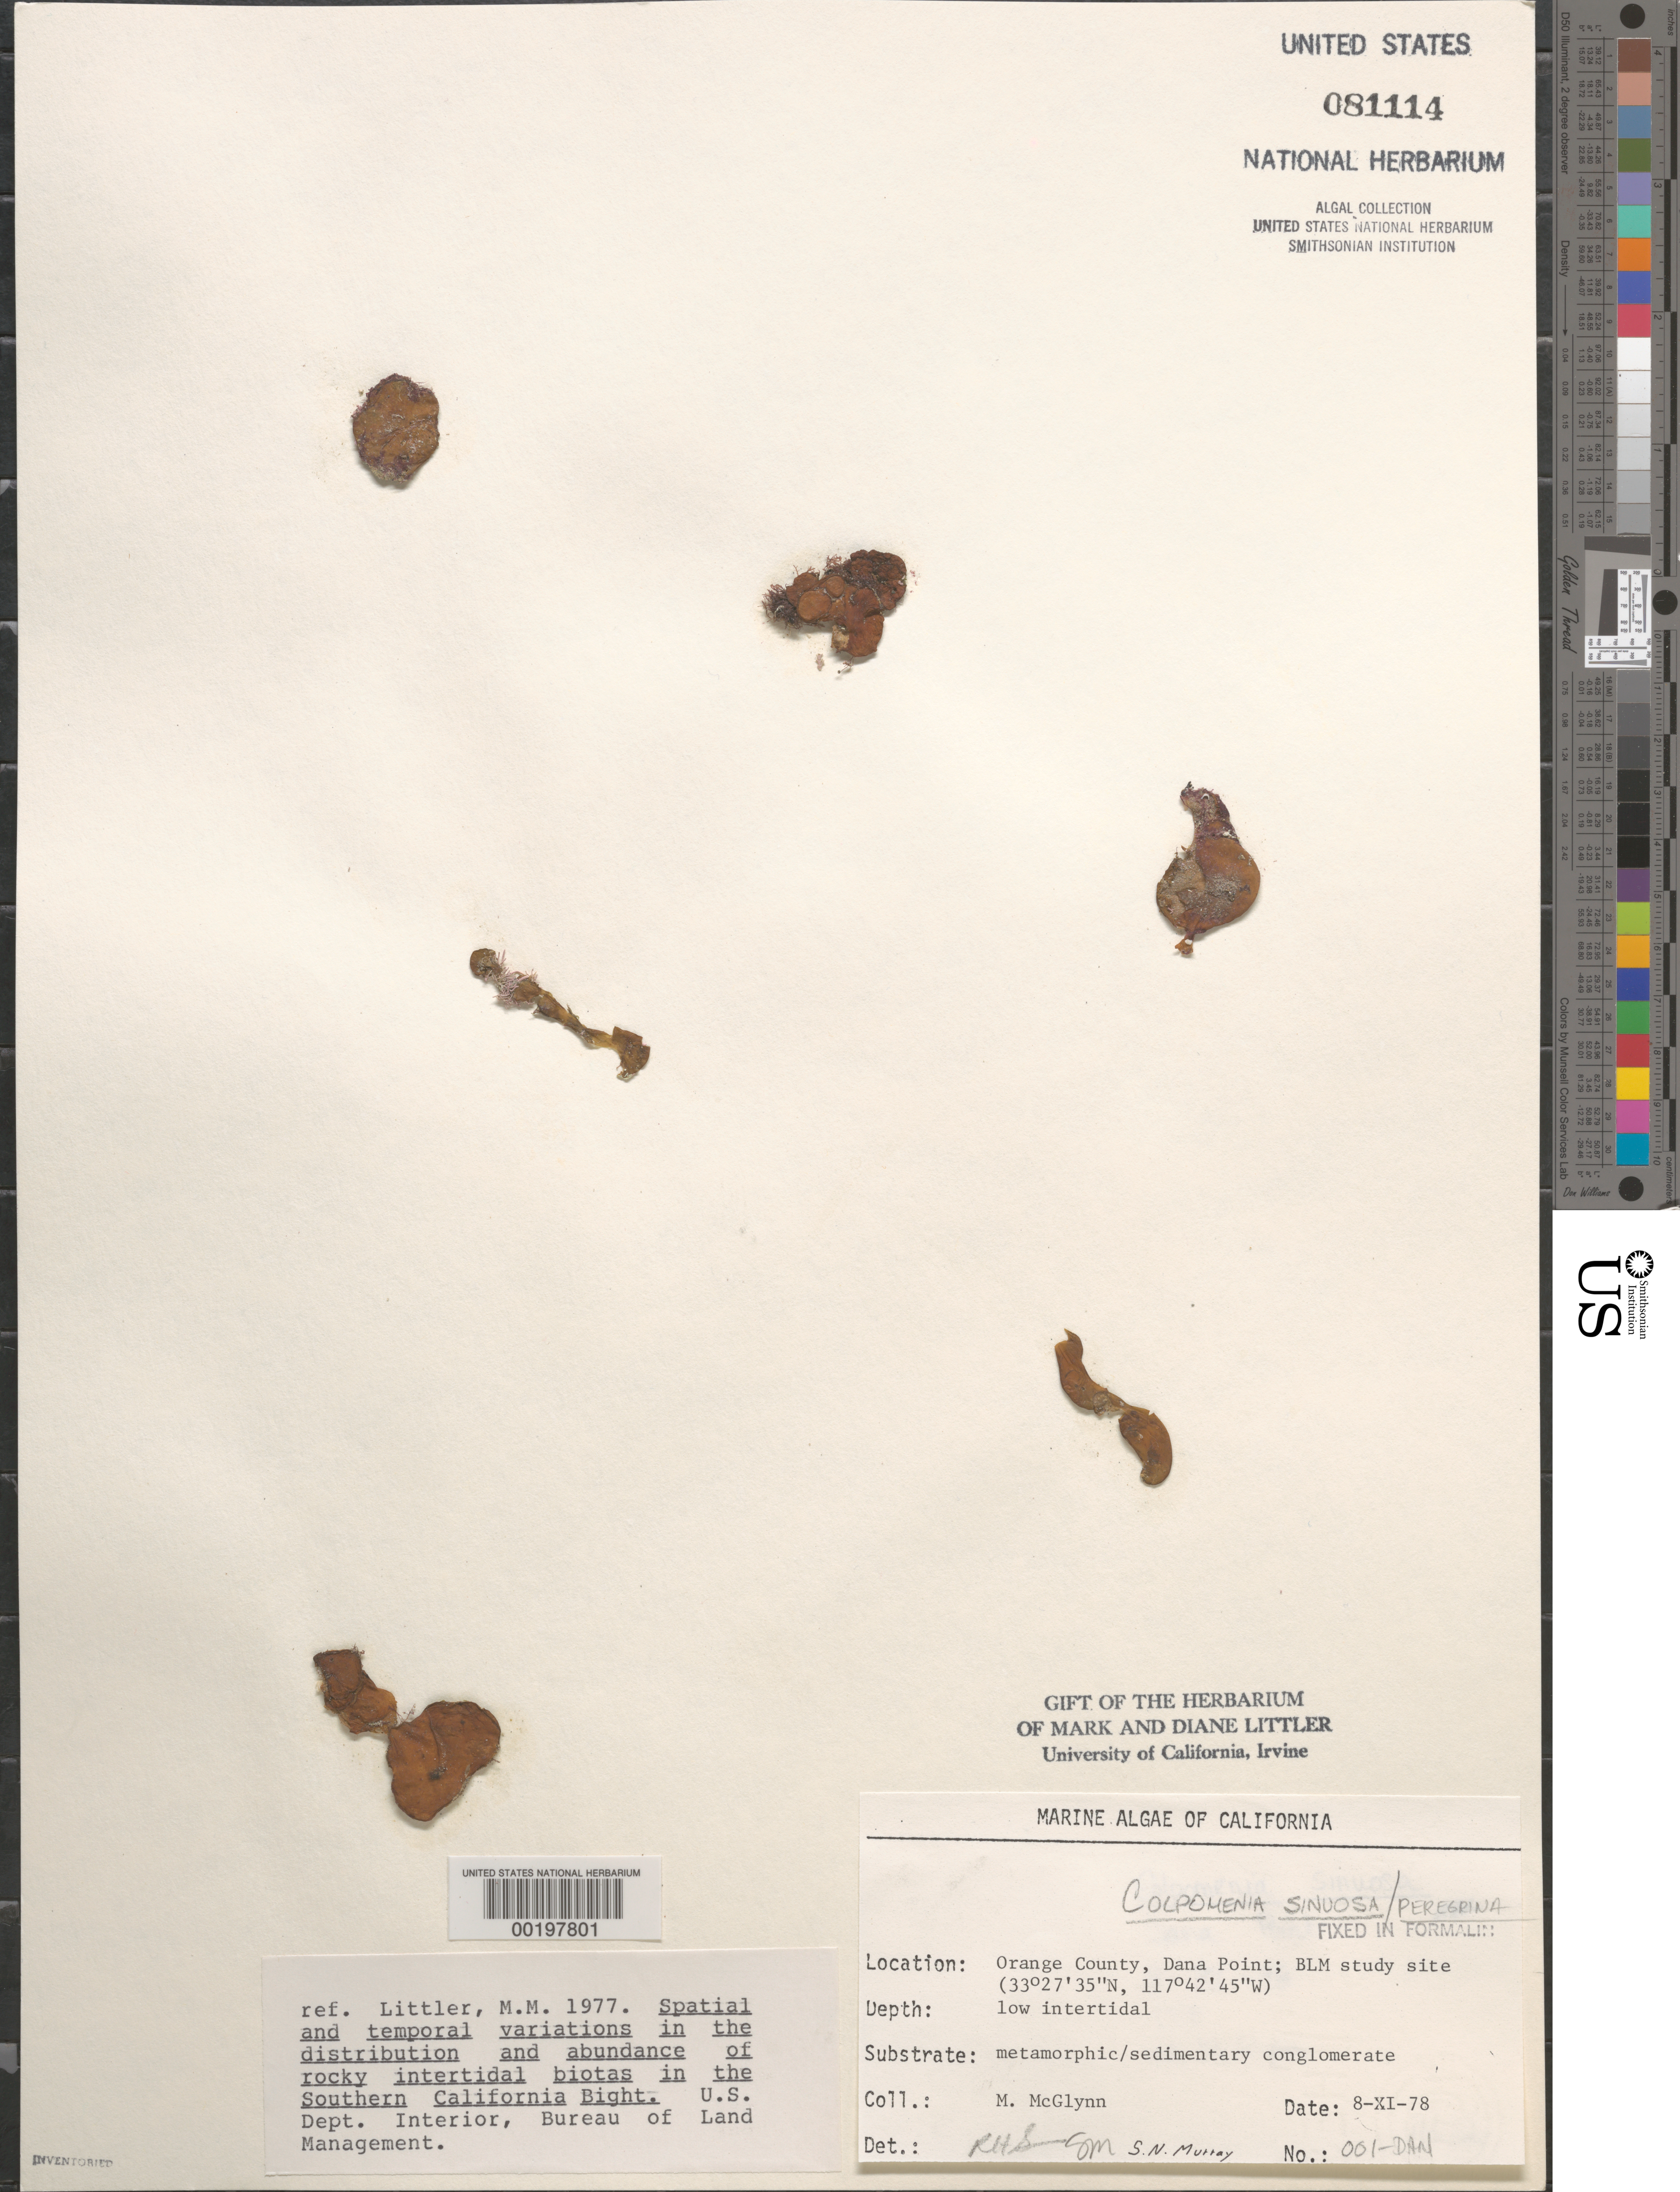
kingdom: Chromista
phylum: Ochrophyta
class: Phaeophyceae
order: Scytosiphonales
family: Scytosiphonaceae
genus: Colpomenia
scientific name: Colpomenia sinuosa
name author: (K. Mert. ex Roth) Derbes & Solier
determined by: Sims, Robert H.; Murray, S. N.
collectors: M. McGlynn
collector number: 001-DAN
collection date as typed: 08 Nov 1978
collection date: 1978-11-08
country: United States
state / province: California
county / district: Orange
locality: Dana Point, 1 km north of marina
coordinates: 33 27'35"N, 117 42'45"W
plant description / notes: BLM-SOCALBIGHT Rocky Intertidal Survey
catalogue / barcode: US 81114